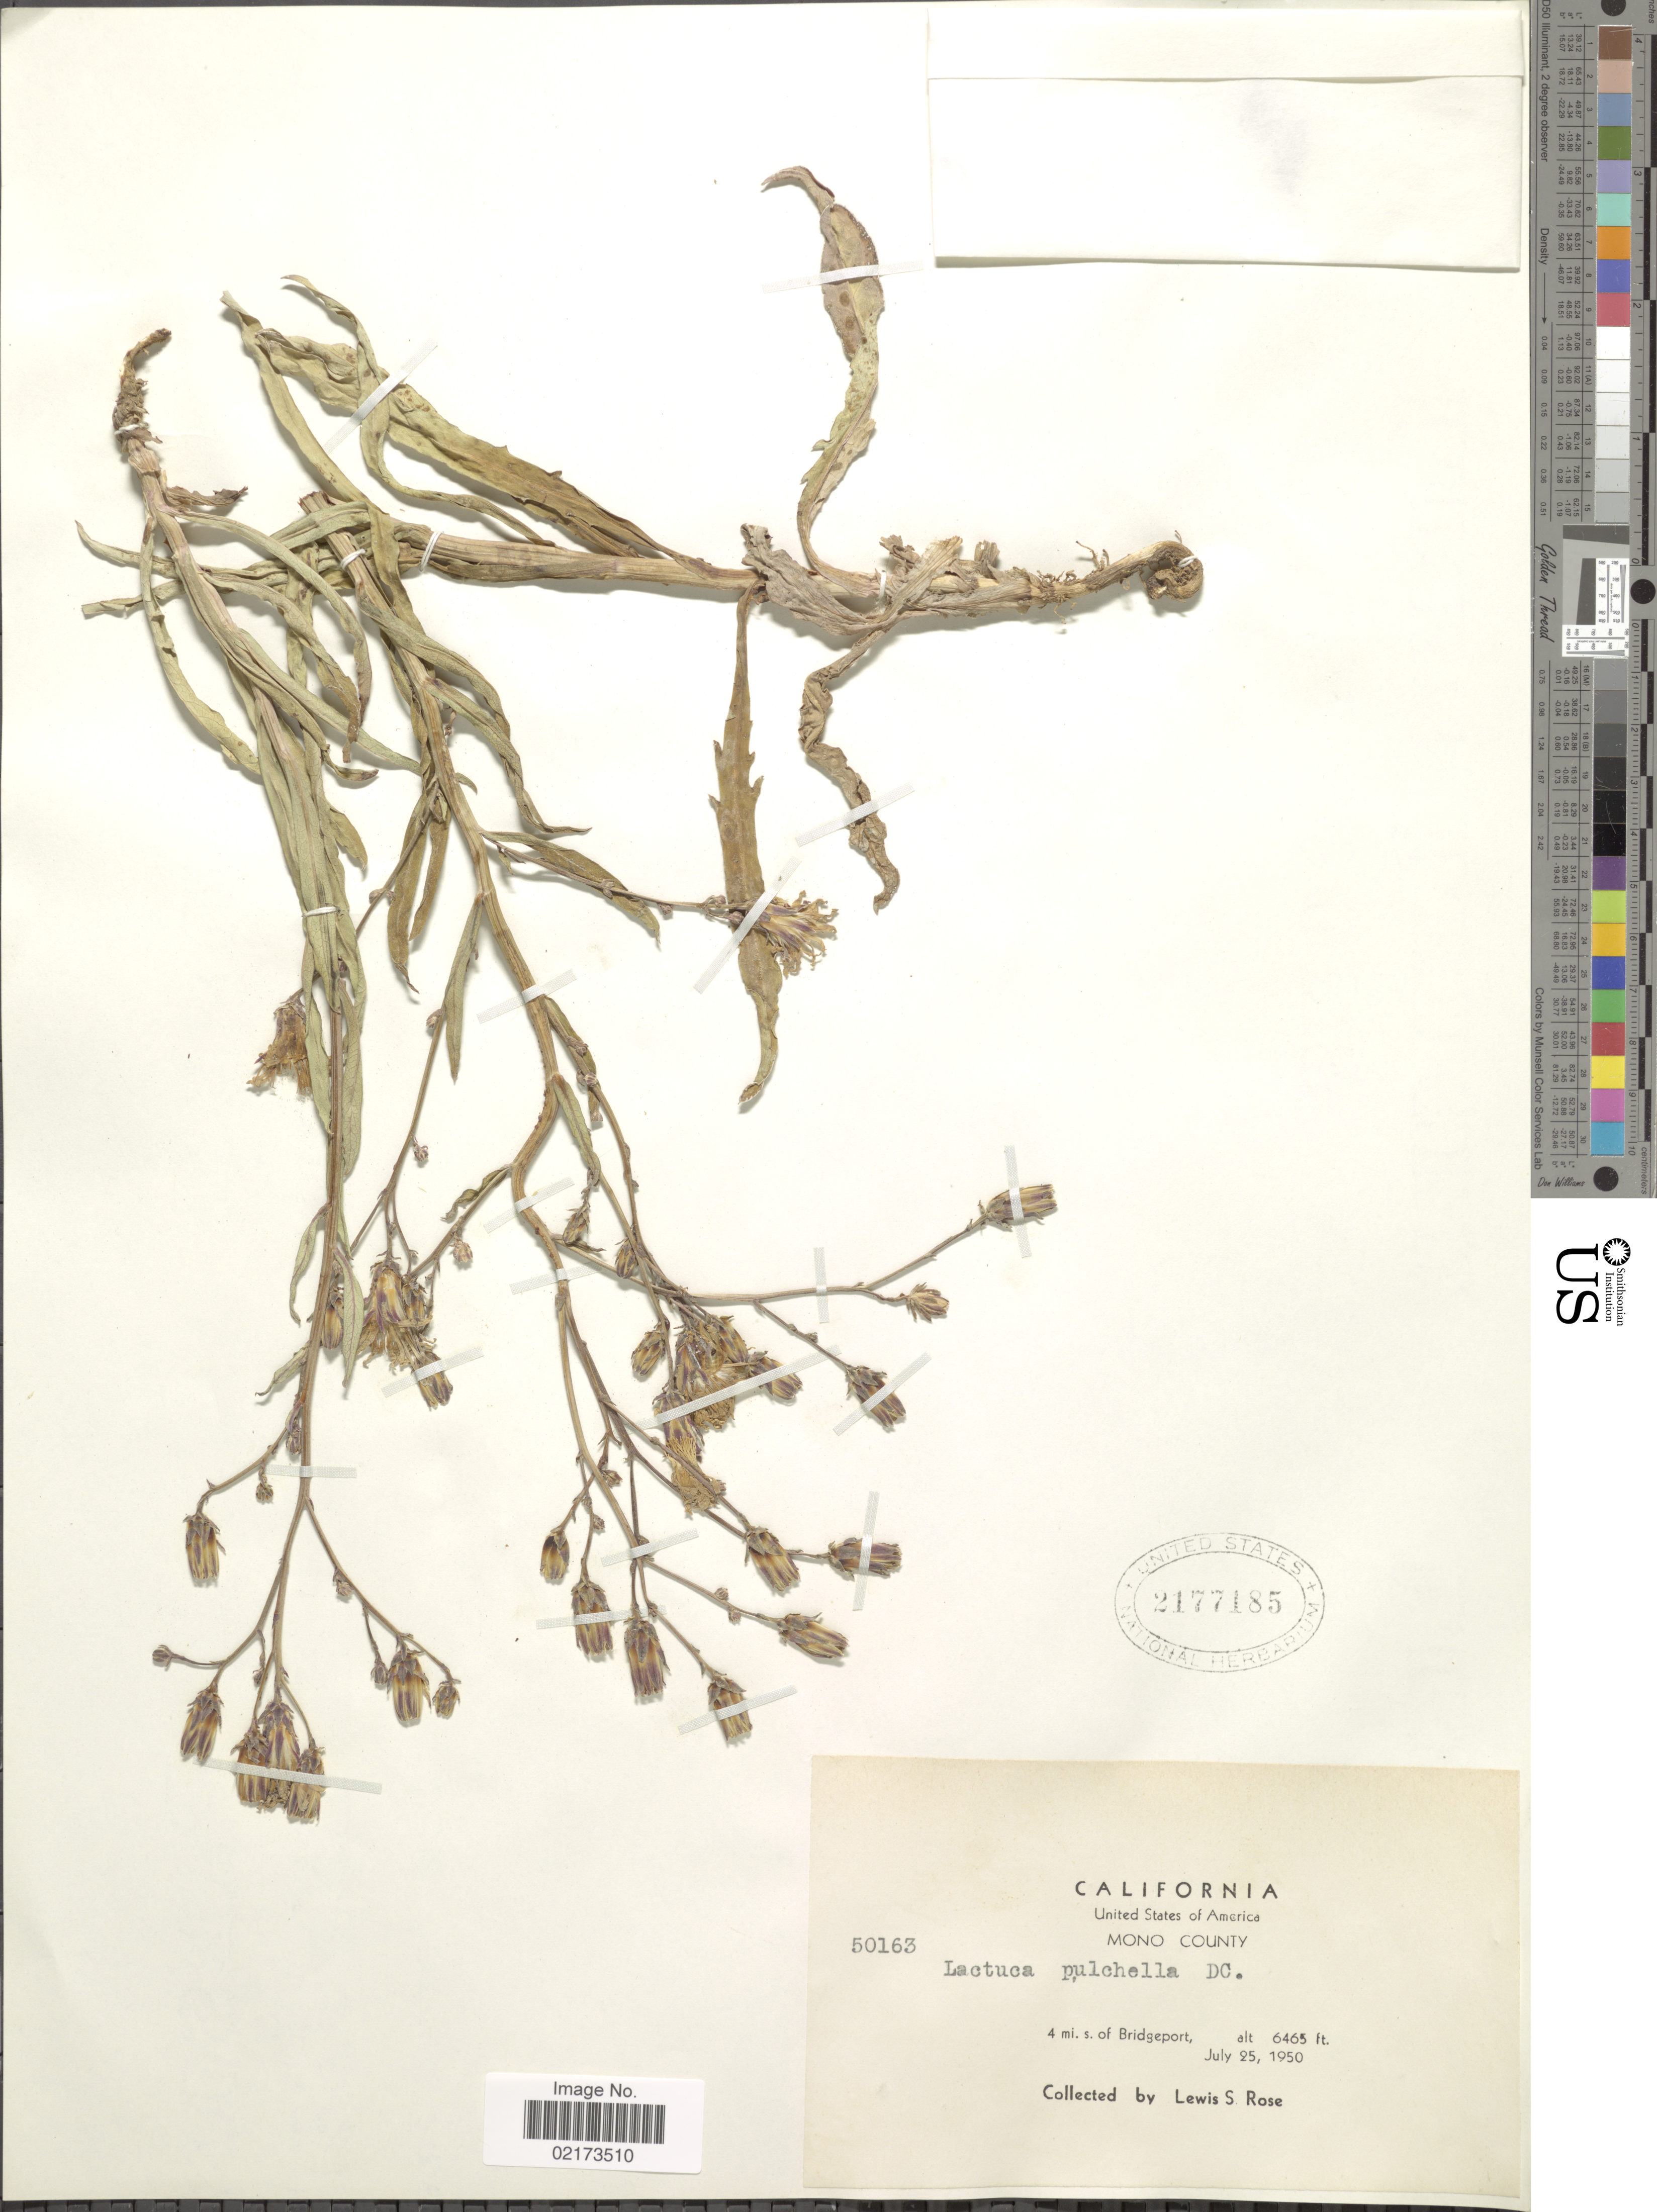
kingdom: Plantae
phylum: Tracheophyta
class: Magnoliopsida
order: Asterales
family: Asteraceae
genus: Lactuca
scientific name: Lactuca tatarica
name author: (L.) C.A. Mey.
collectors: L. S. Rose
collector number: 50163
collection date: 1950-07-25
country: United States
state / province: California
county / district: Mono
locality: United States of America, Mono County, 4 mi. s. of Bridgeport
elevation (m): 1971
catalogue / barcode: US 2177185